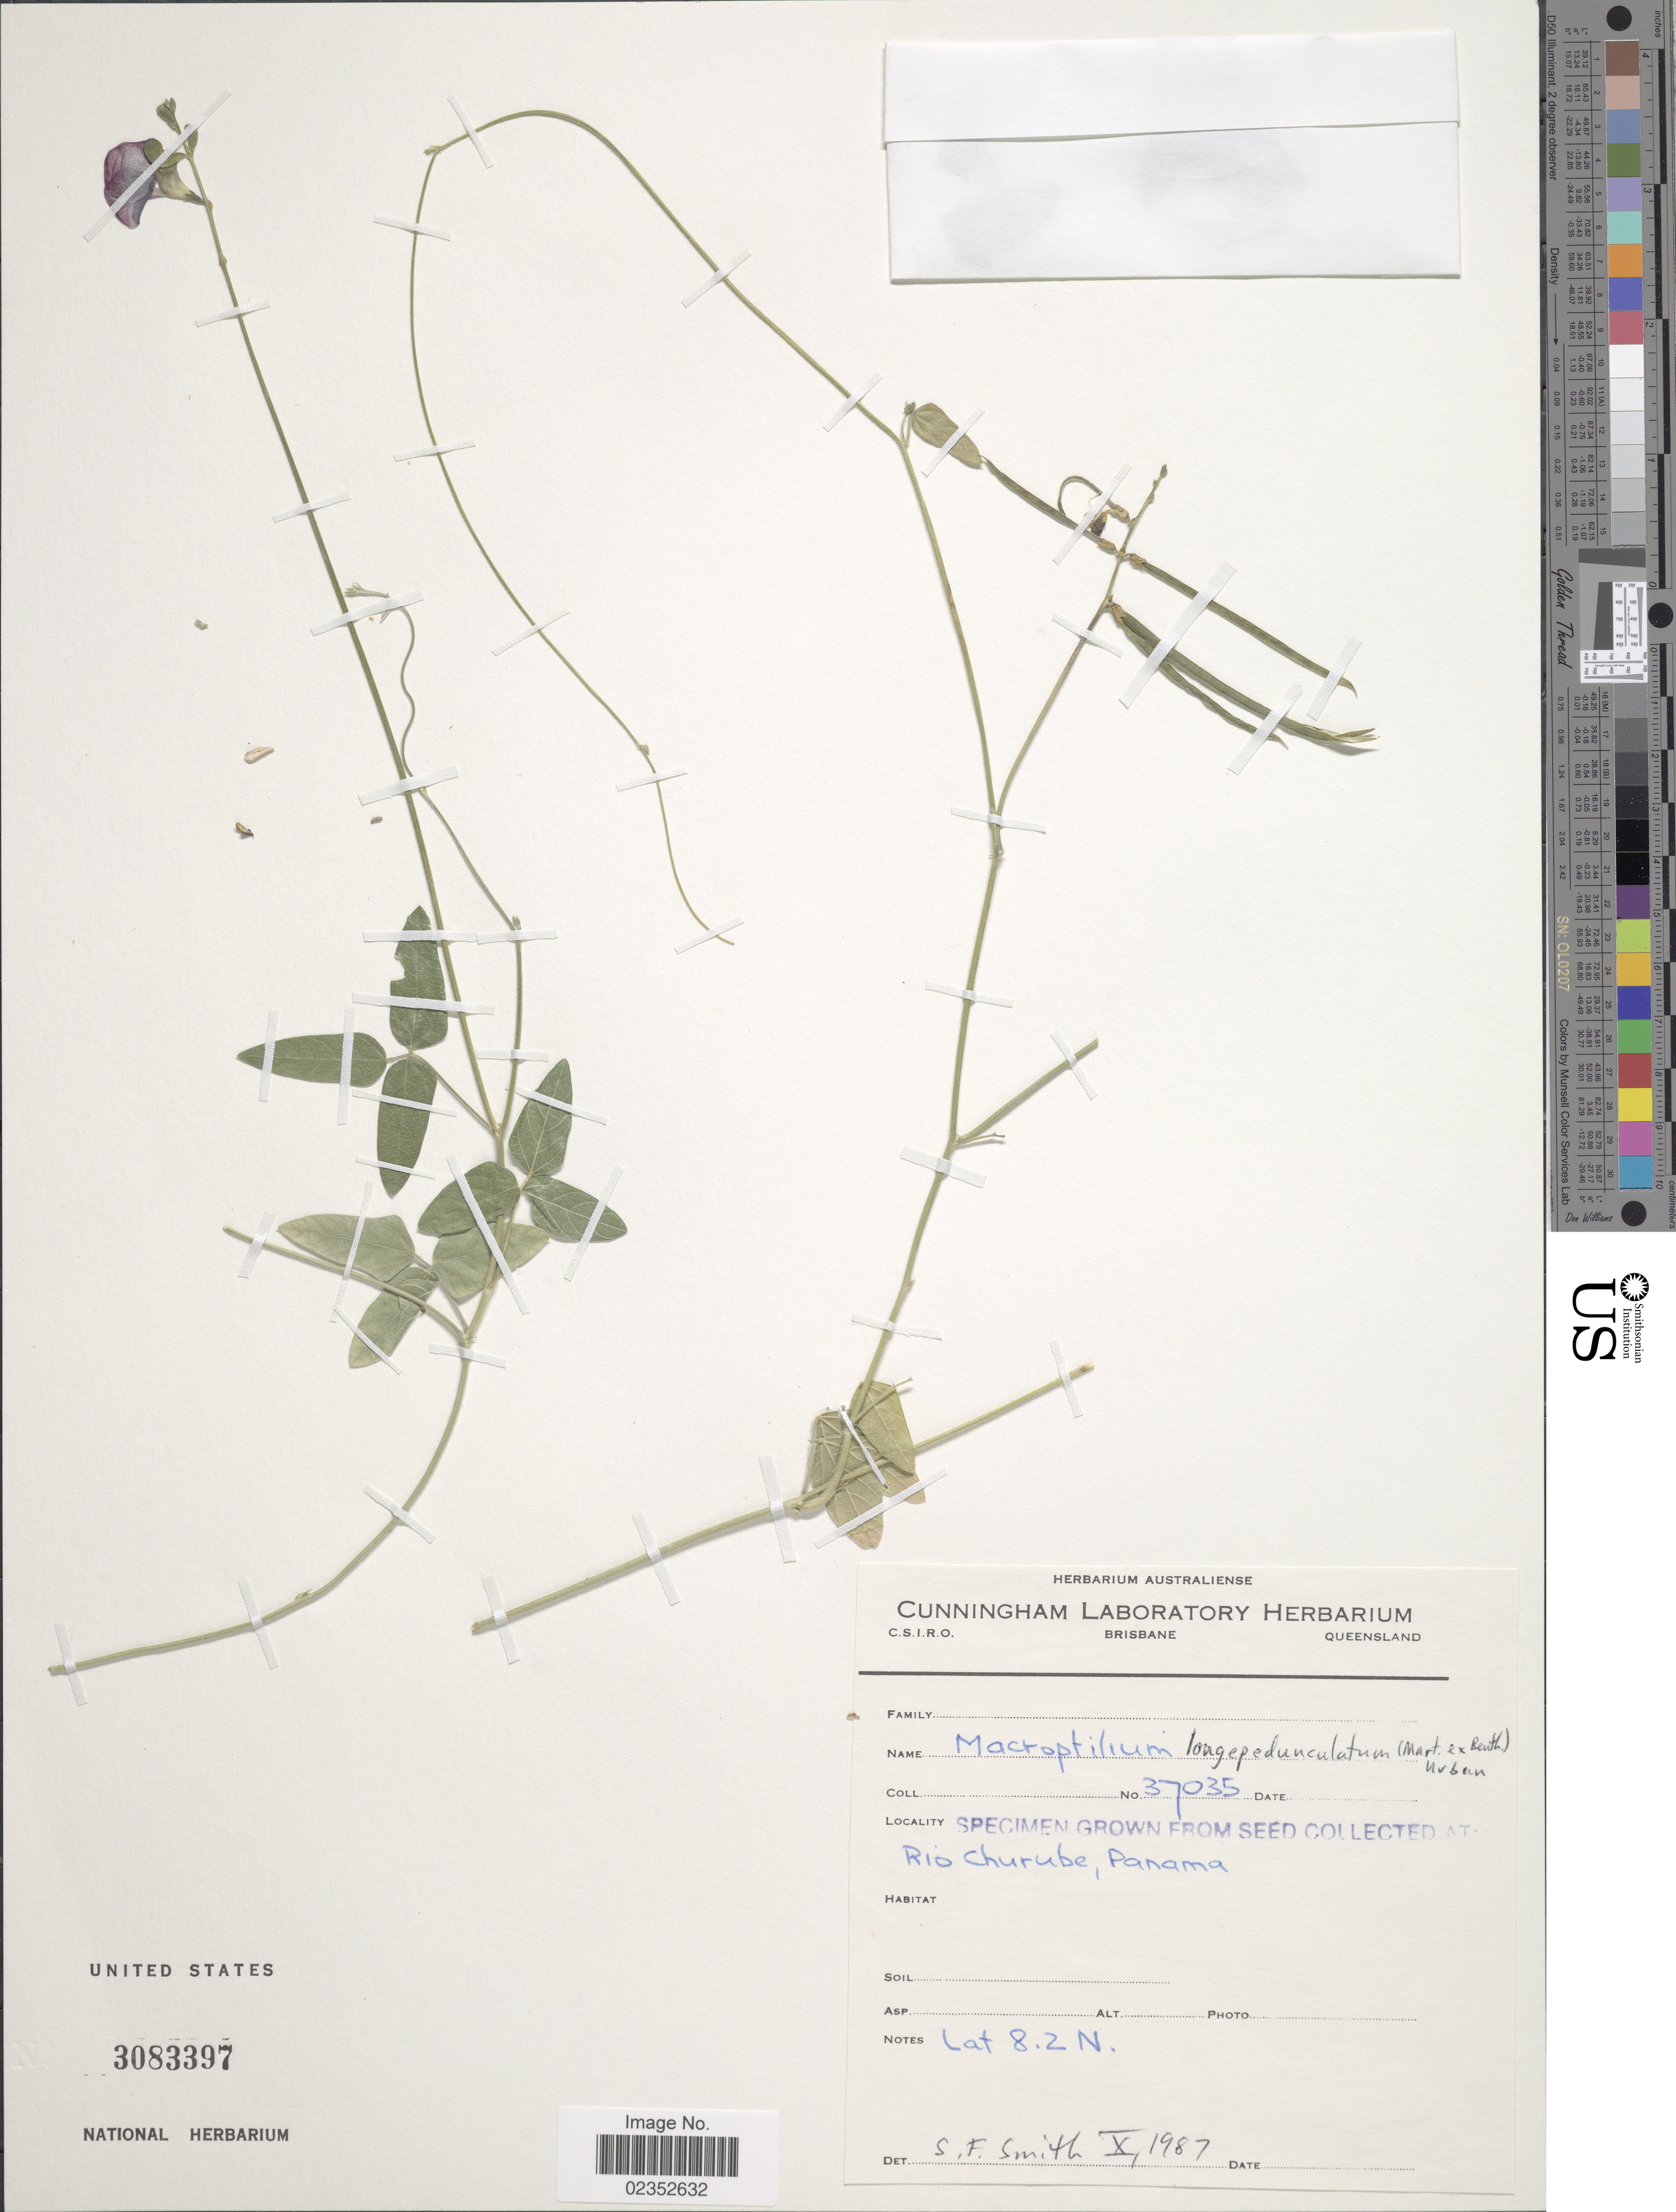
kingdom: Plantae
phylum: Tracheophyta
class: Magnoliopsida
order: Fabales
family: Fabaceae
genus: Macroptilium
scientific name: Macroptilium longepedunculatum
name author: (Benth.) Urb.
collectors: Ex Herb. Cunningham Laboratory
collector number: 37035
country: Panama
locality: Rio Churube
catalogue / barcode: US 3083397